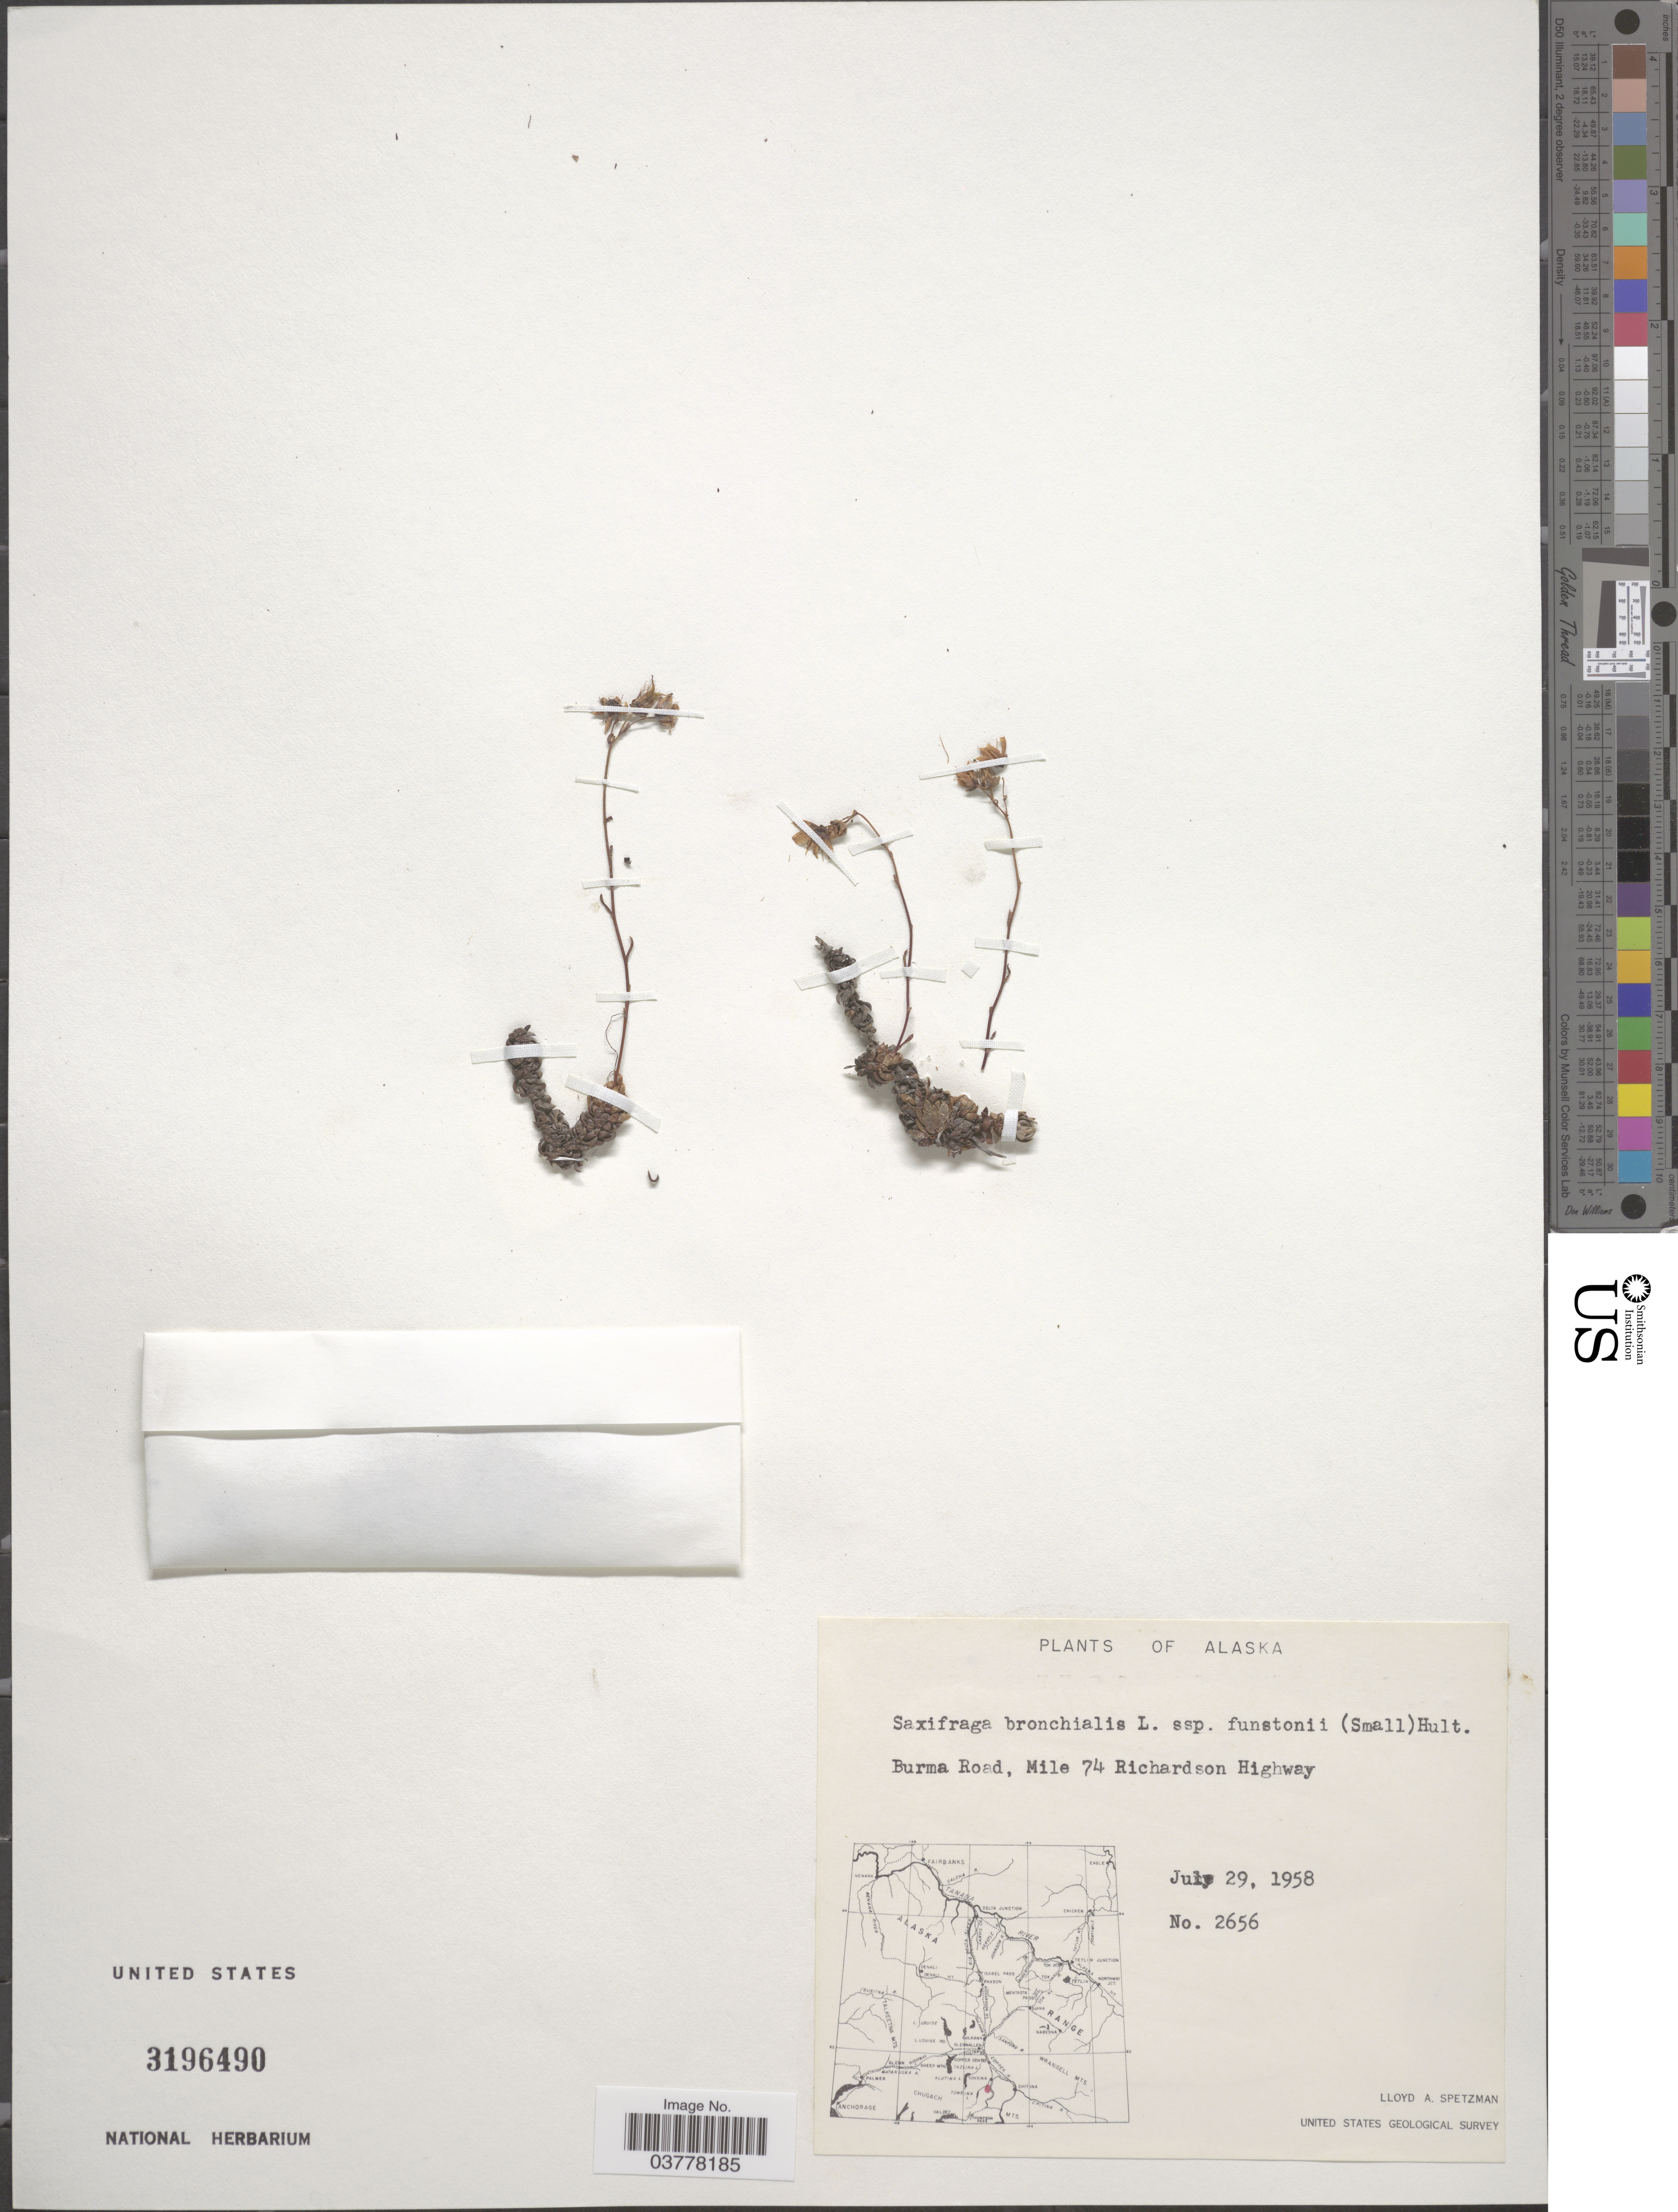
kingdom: Plantae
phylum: Tracheophyta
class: Magnoliopsida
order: Saxifragales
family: Saxifragaceae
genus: Saxifraga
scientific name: Saxifraga bronchialis subsp. funstonii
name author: (Small) Hultén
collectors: L. Spetzman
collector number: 2656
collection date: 1958-07-29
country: United States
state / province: Alaska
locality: Burma Road, Mile 74 Richardson Highway.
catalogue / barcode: US 3196490